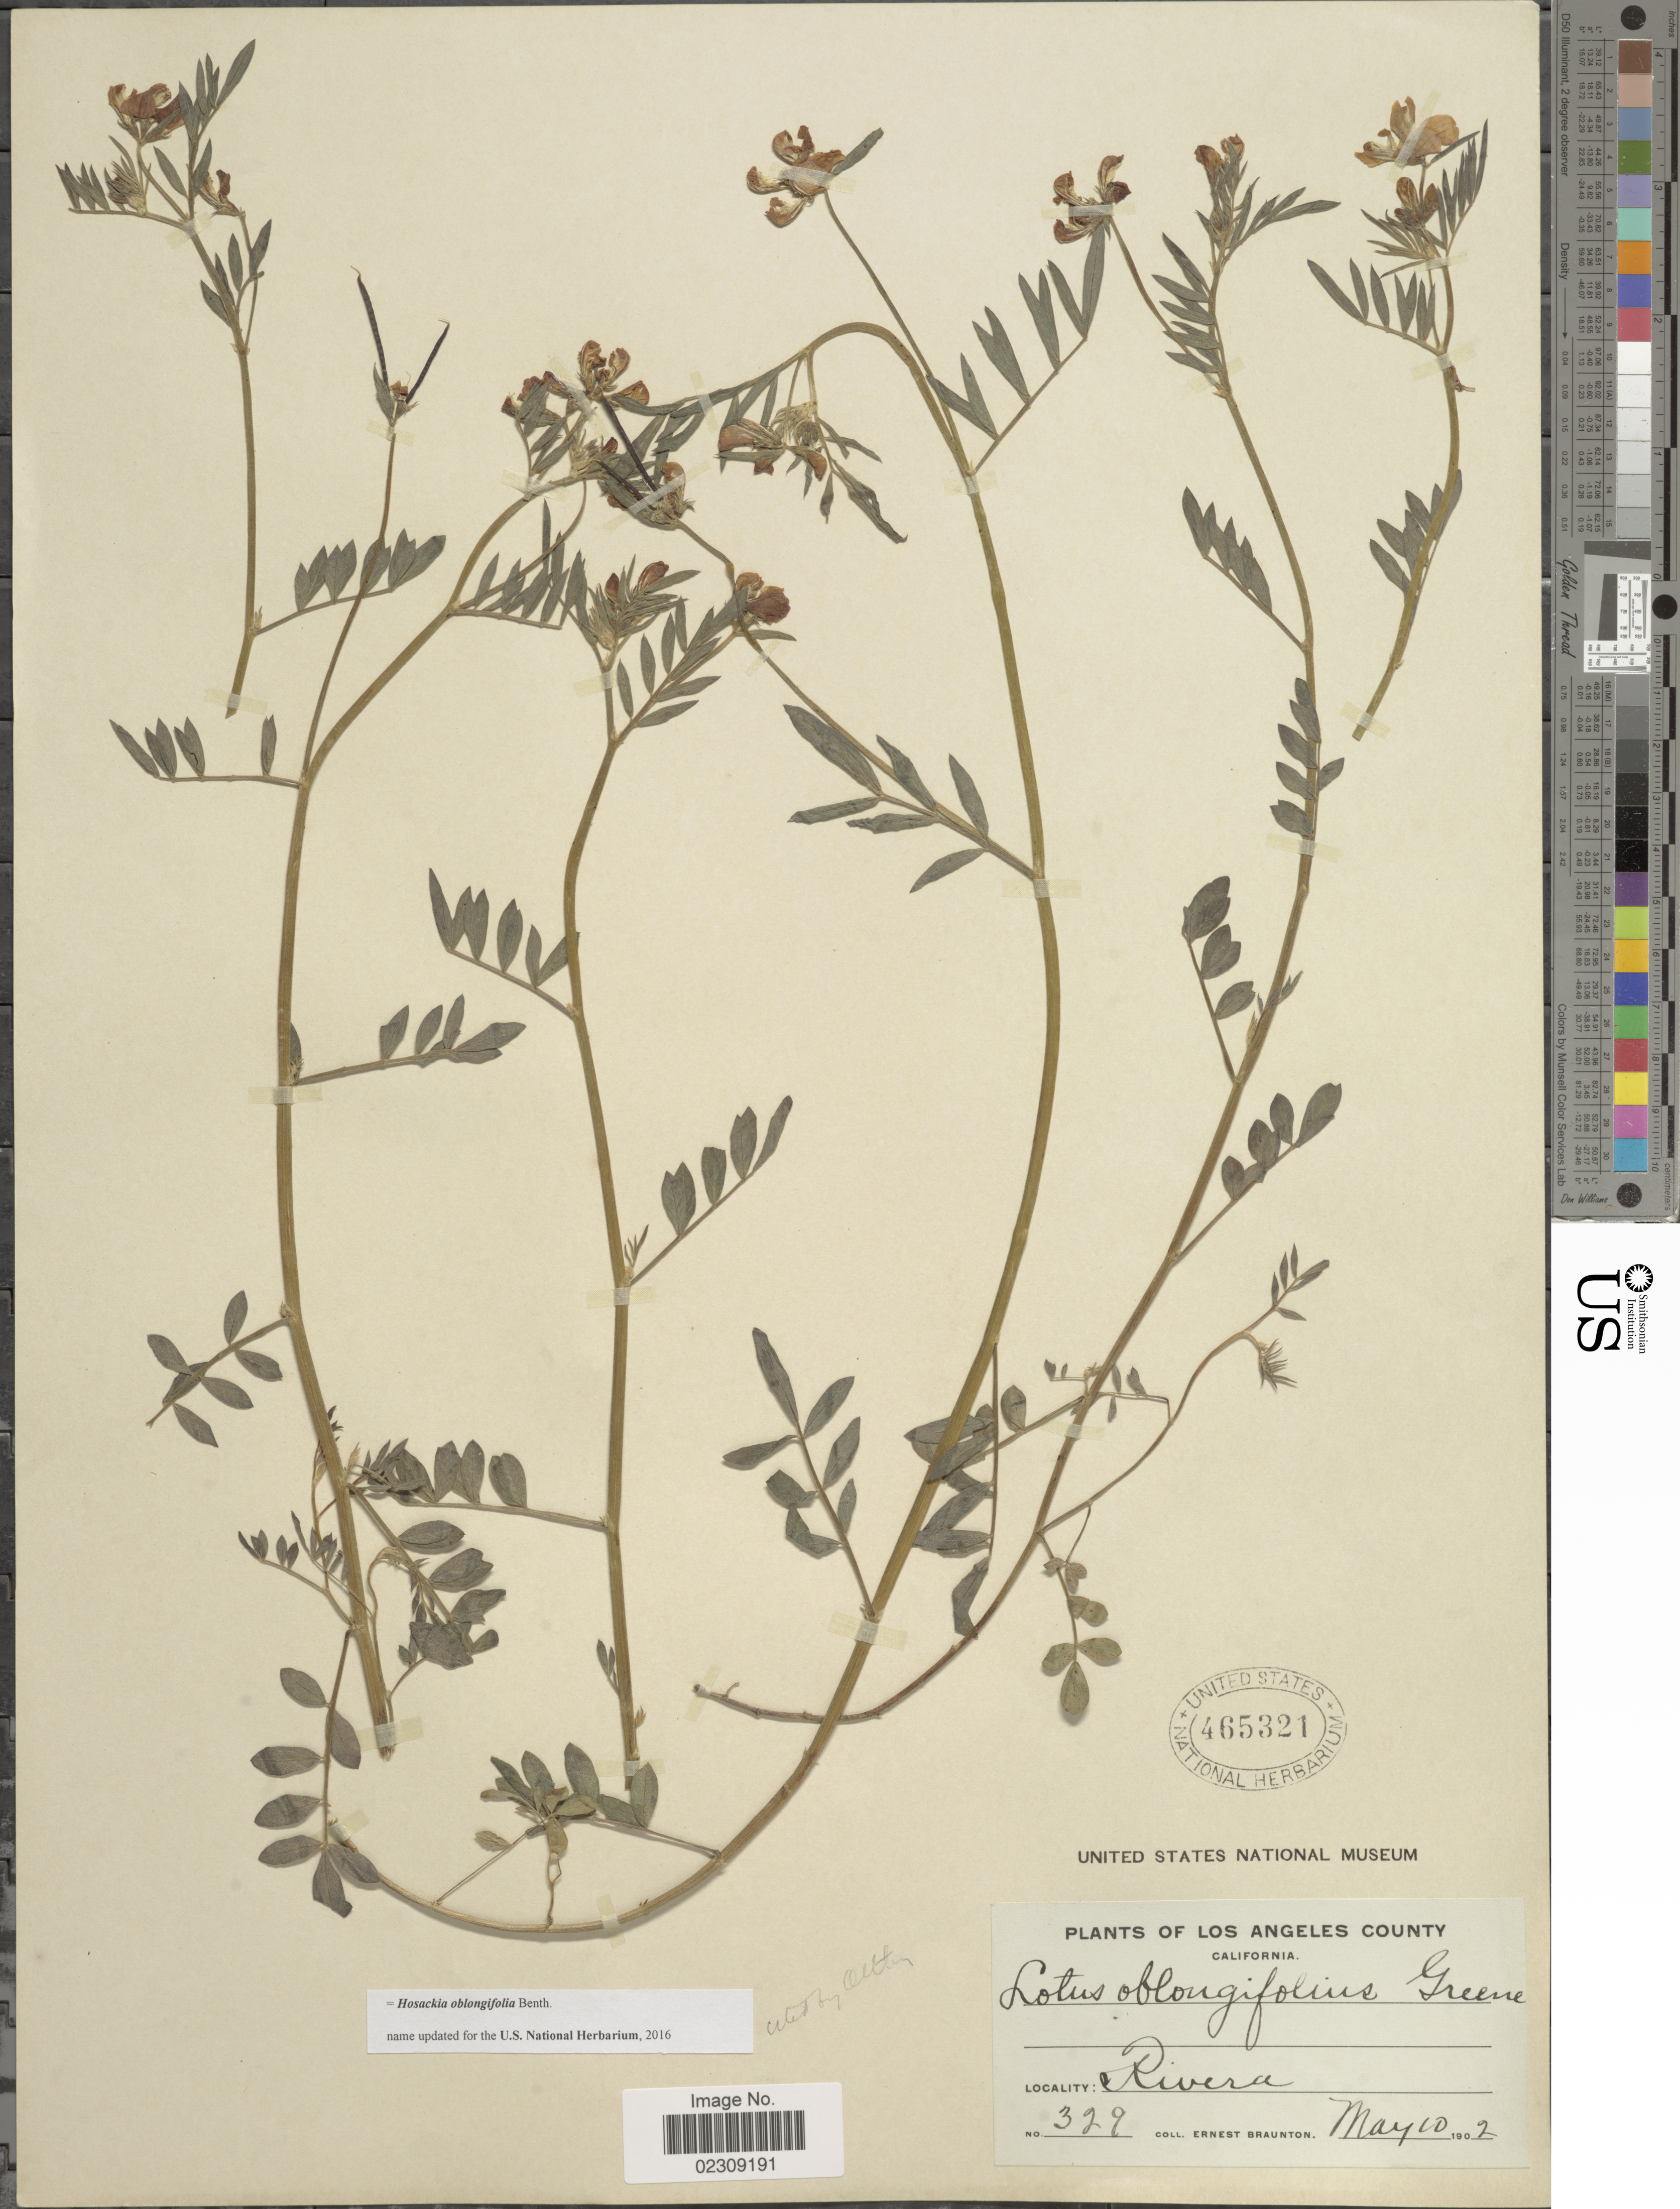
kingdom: Plantae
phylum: Tracheophyta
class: Magnoliopsida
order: Fabales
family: Fabaceae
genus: Hosackia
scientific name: Hosackia oblongifolia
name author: Benth.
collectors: E. Braunton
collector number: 329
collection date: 1902-05-10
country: United States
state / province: California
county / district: Los Angeles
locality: Los Angeles County, Rivera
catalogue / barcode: US 465321